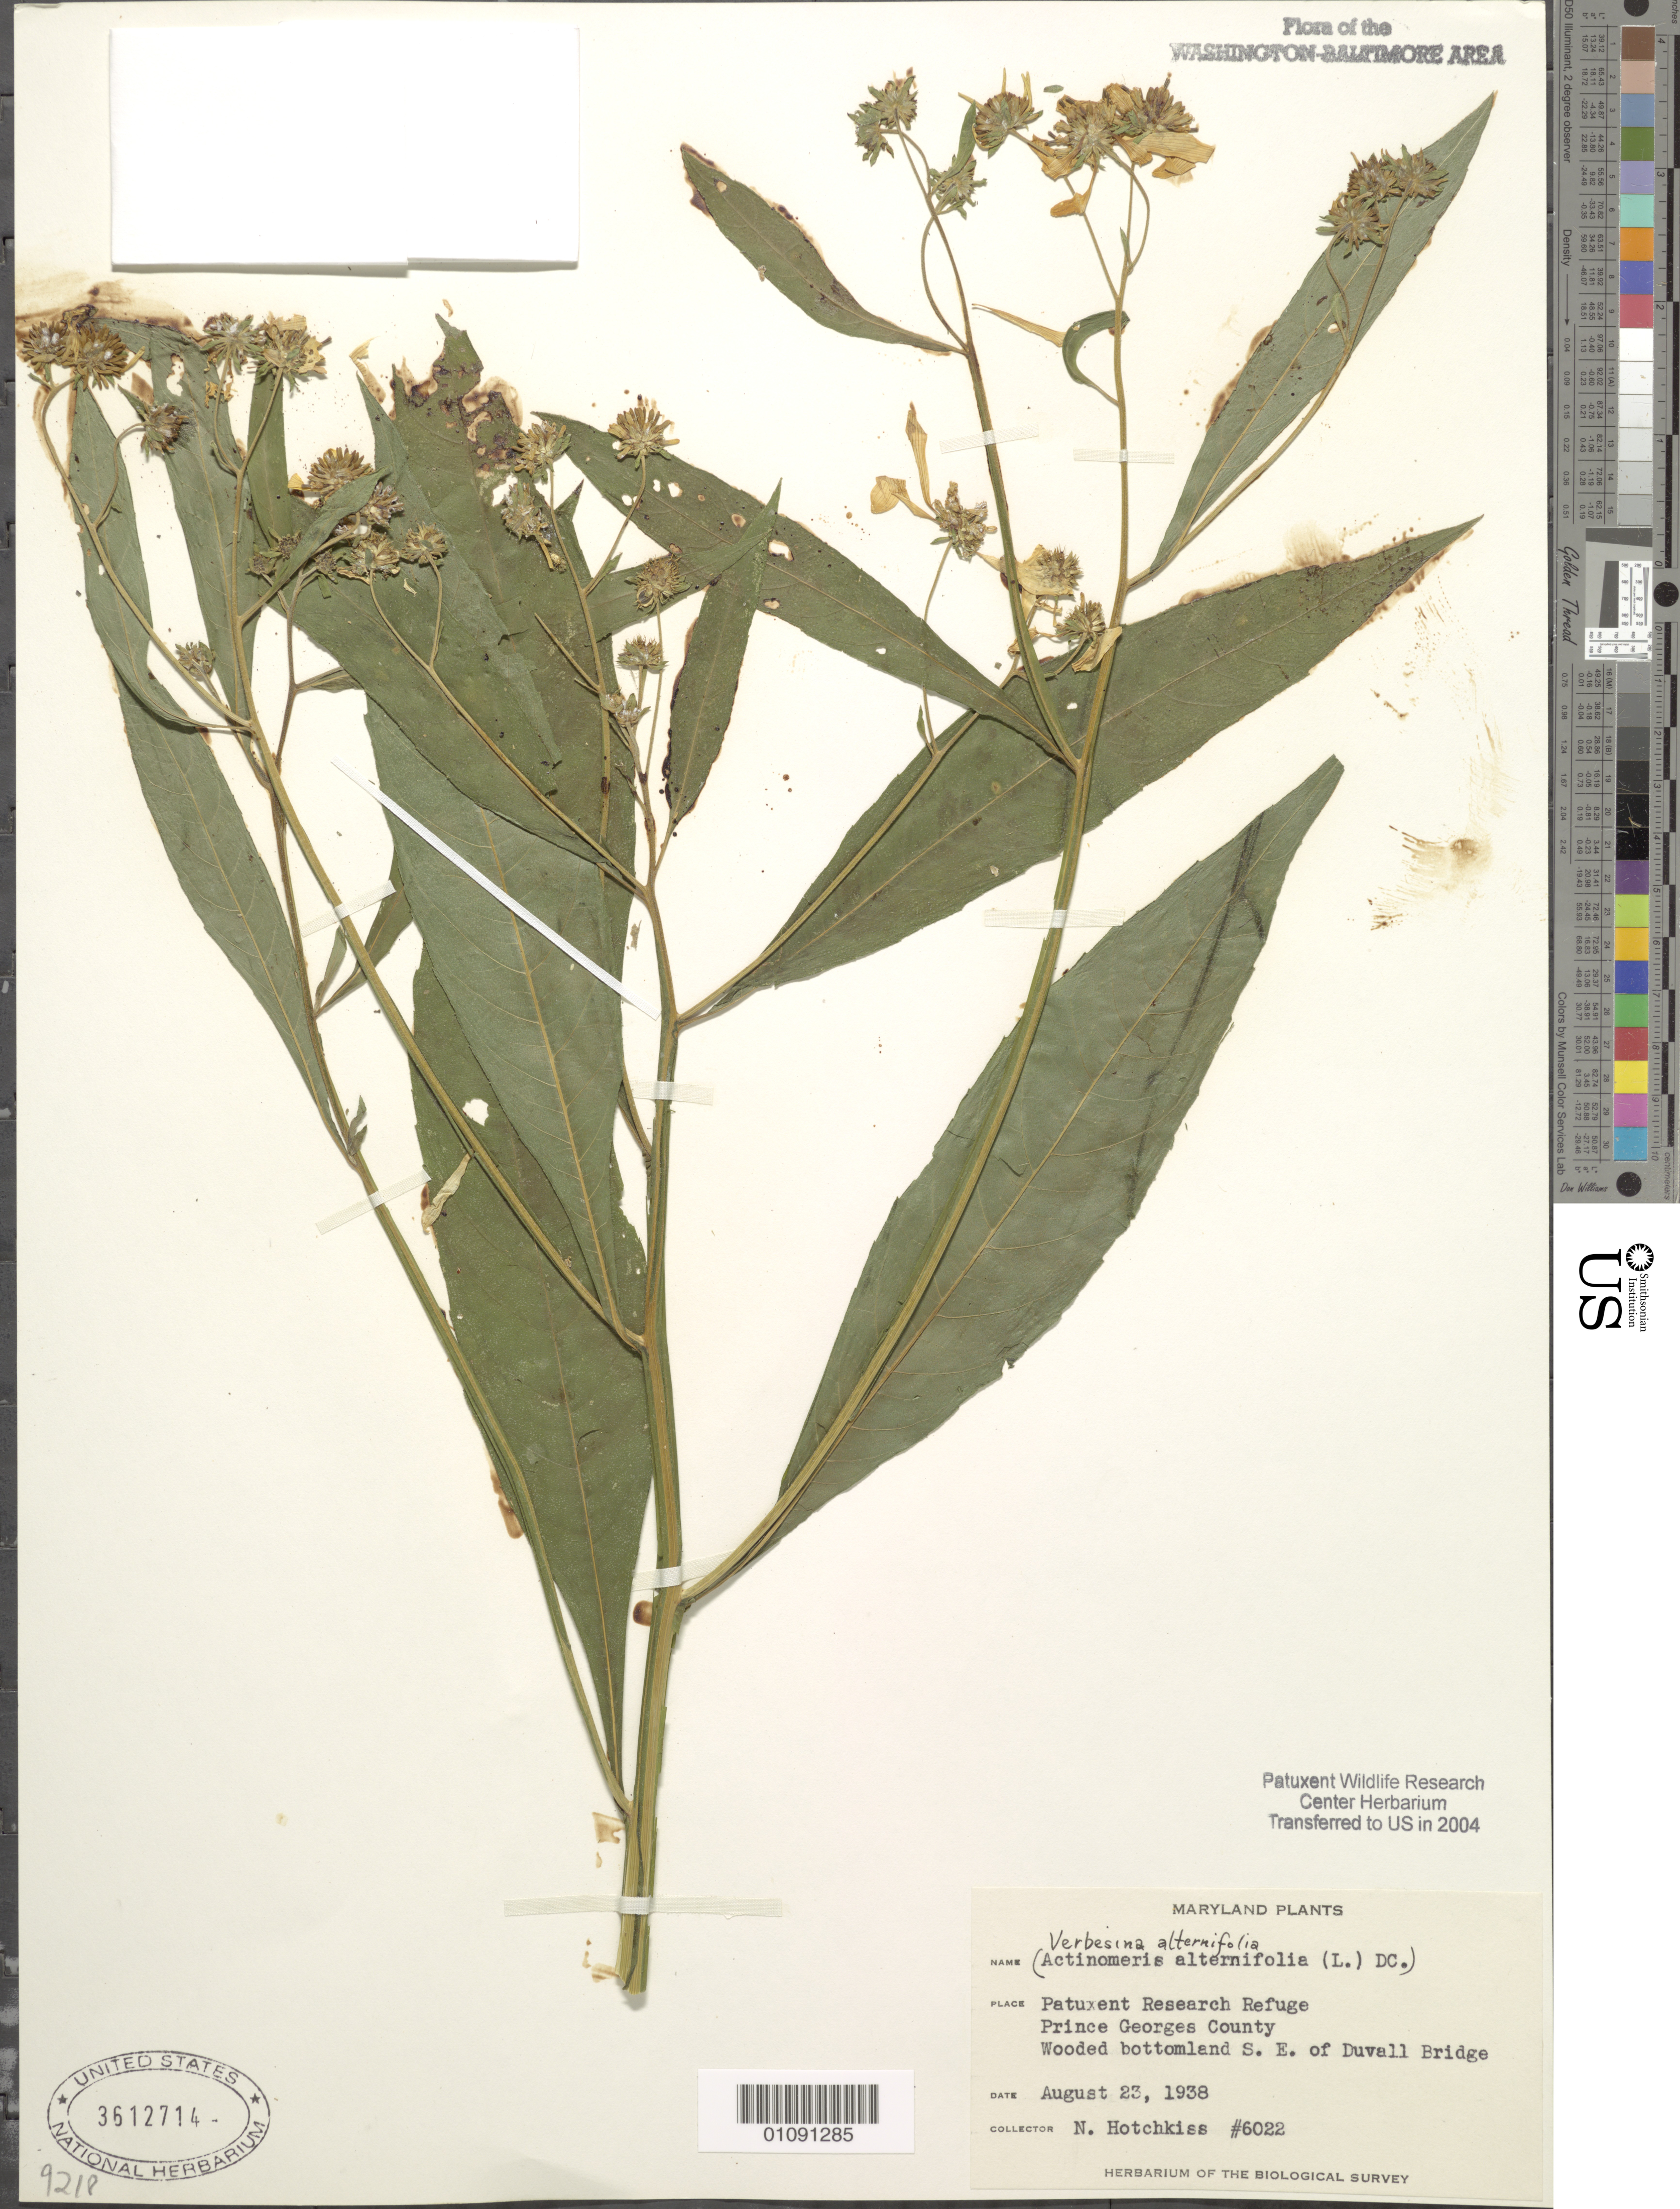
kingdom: Plantae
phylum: Tracheophyta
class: Magnoliopsida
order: Asterales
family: Asteraceae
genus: Verbesina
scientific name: Verbesina alternifolia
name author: (L.) Britton ex Kearney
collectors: N. Hotchkiss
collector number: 6022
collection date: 1938-08-23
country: United States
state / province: Maryland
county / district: Prince George's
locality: Patuxent Wildlife Refuge. S.E. of Duvall Bridge.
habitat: Wooded bottomland.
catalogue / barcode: US 3612714